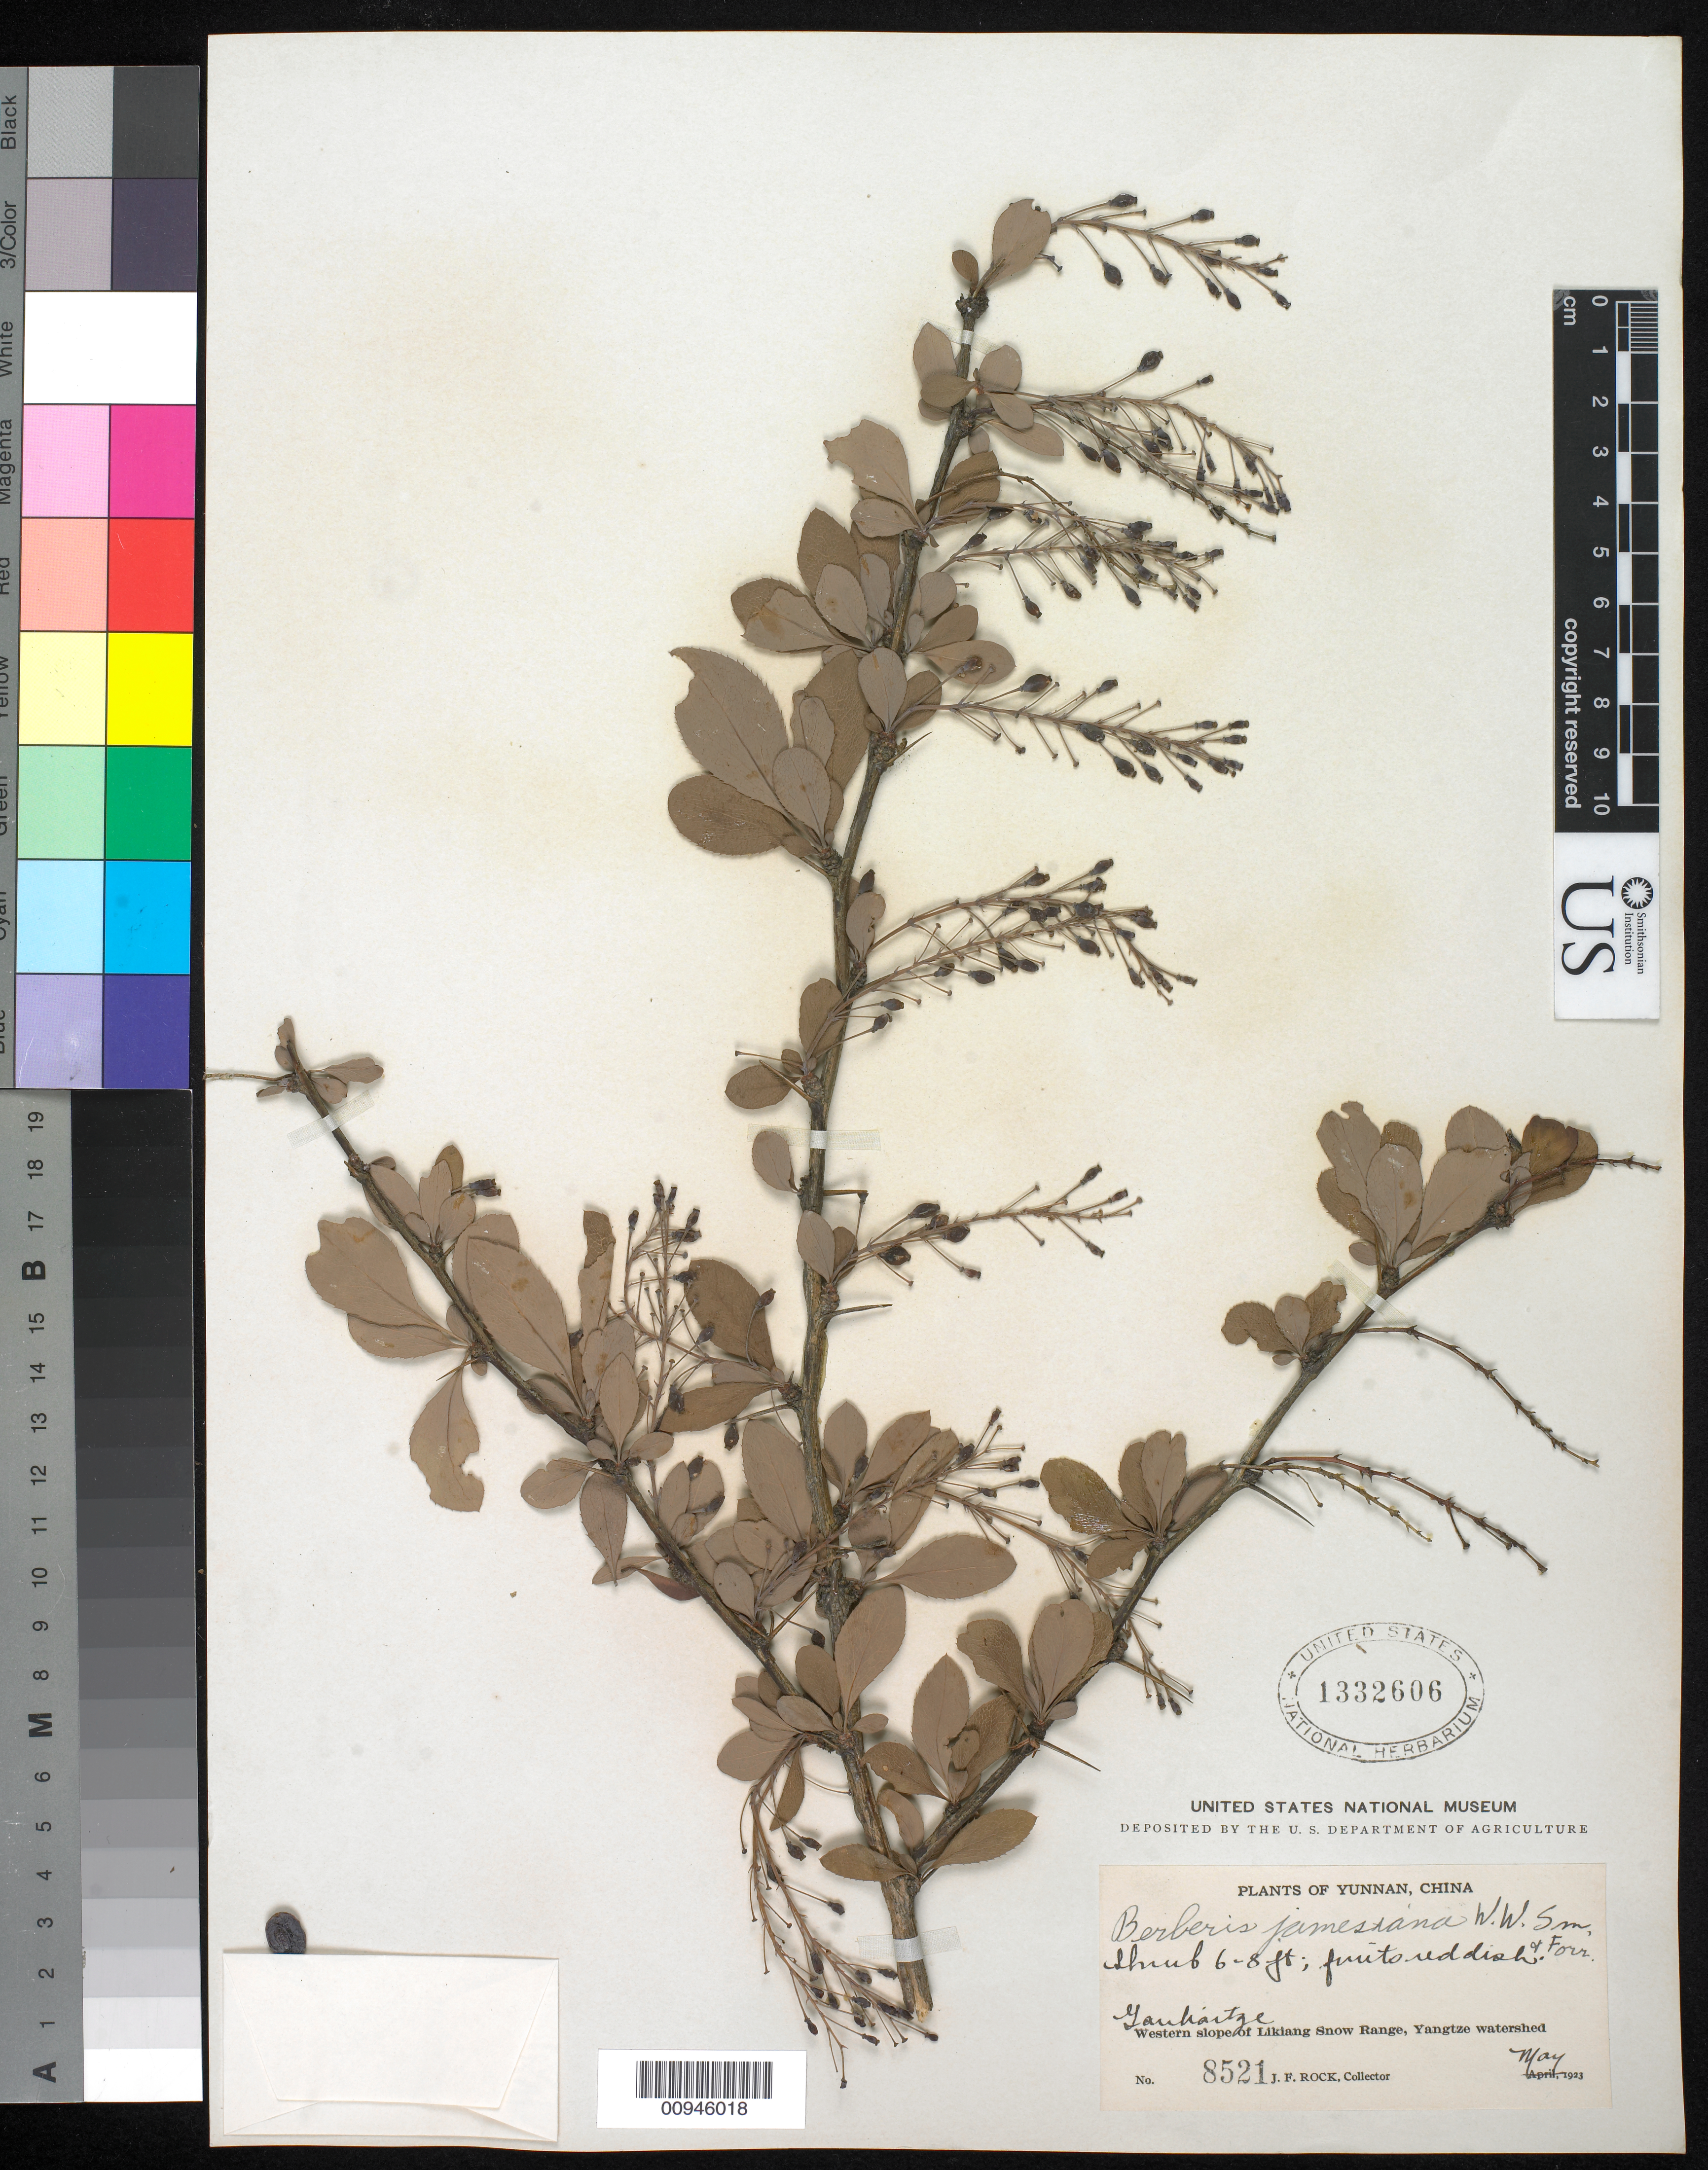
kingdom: Plantae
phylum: Tracheophyta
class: Magnoliopsida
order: Ranunculales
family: Berberidaceae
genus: Berberis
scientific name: Berberis jamesiana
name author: Forrest & W.W. Sm.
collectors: J. F. Rock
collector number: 8521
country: China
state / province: Yunnan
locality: Ganhaitze, W slopes of Likiang Snow Range, Yangtze watershed.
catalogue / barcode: US 1332606